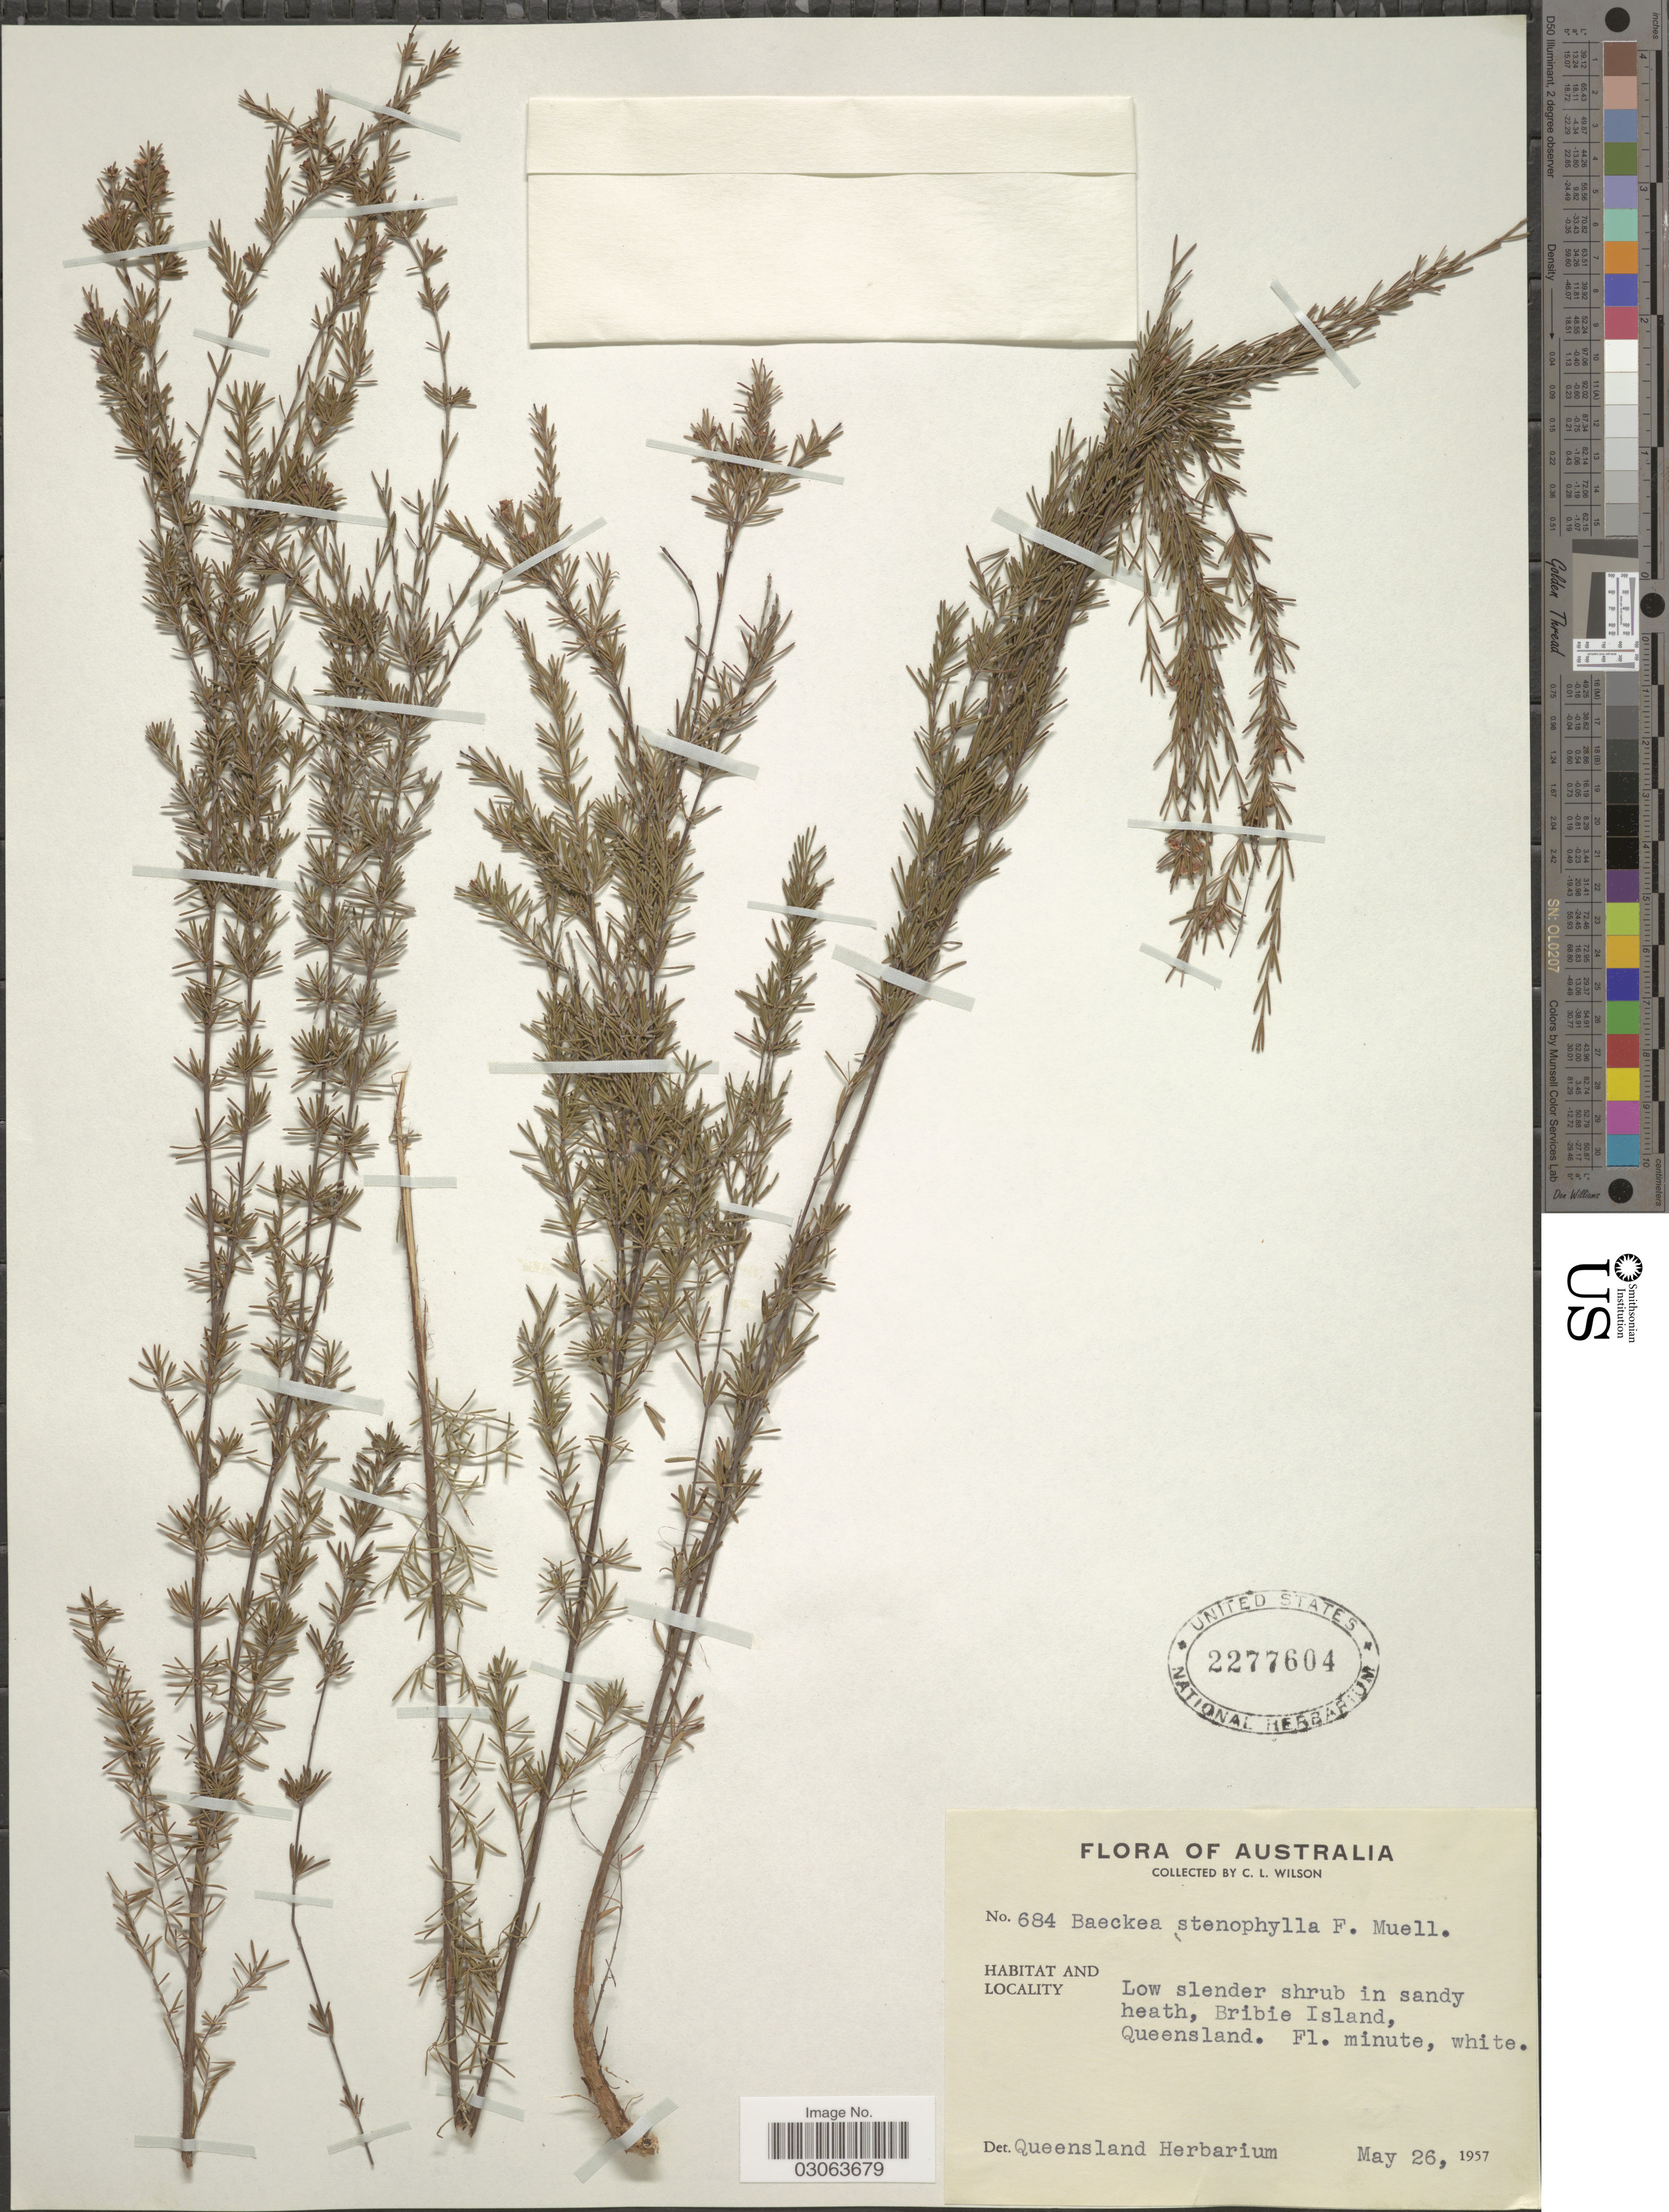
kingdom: Plantae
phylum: Tracheophyta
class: Magnoliopsida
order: Myrtales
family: Myrtaceae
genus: Baeckea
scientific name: Baeckea frutescens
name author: L.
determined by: Byrnes, N.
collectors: C. L. Wilson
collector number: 684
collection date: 1957-05-26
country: Australia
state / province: Queensland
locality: Bribie Island.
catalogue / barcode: US 2277604